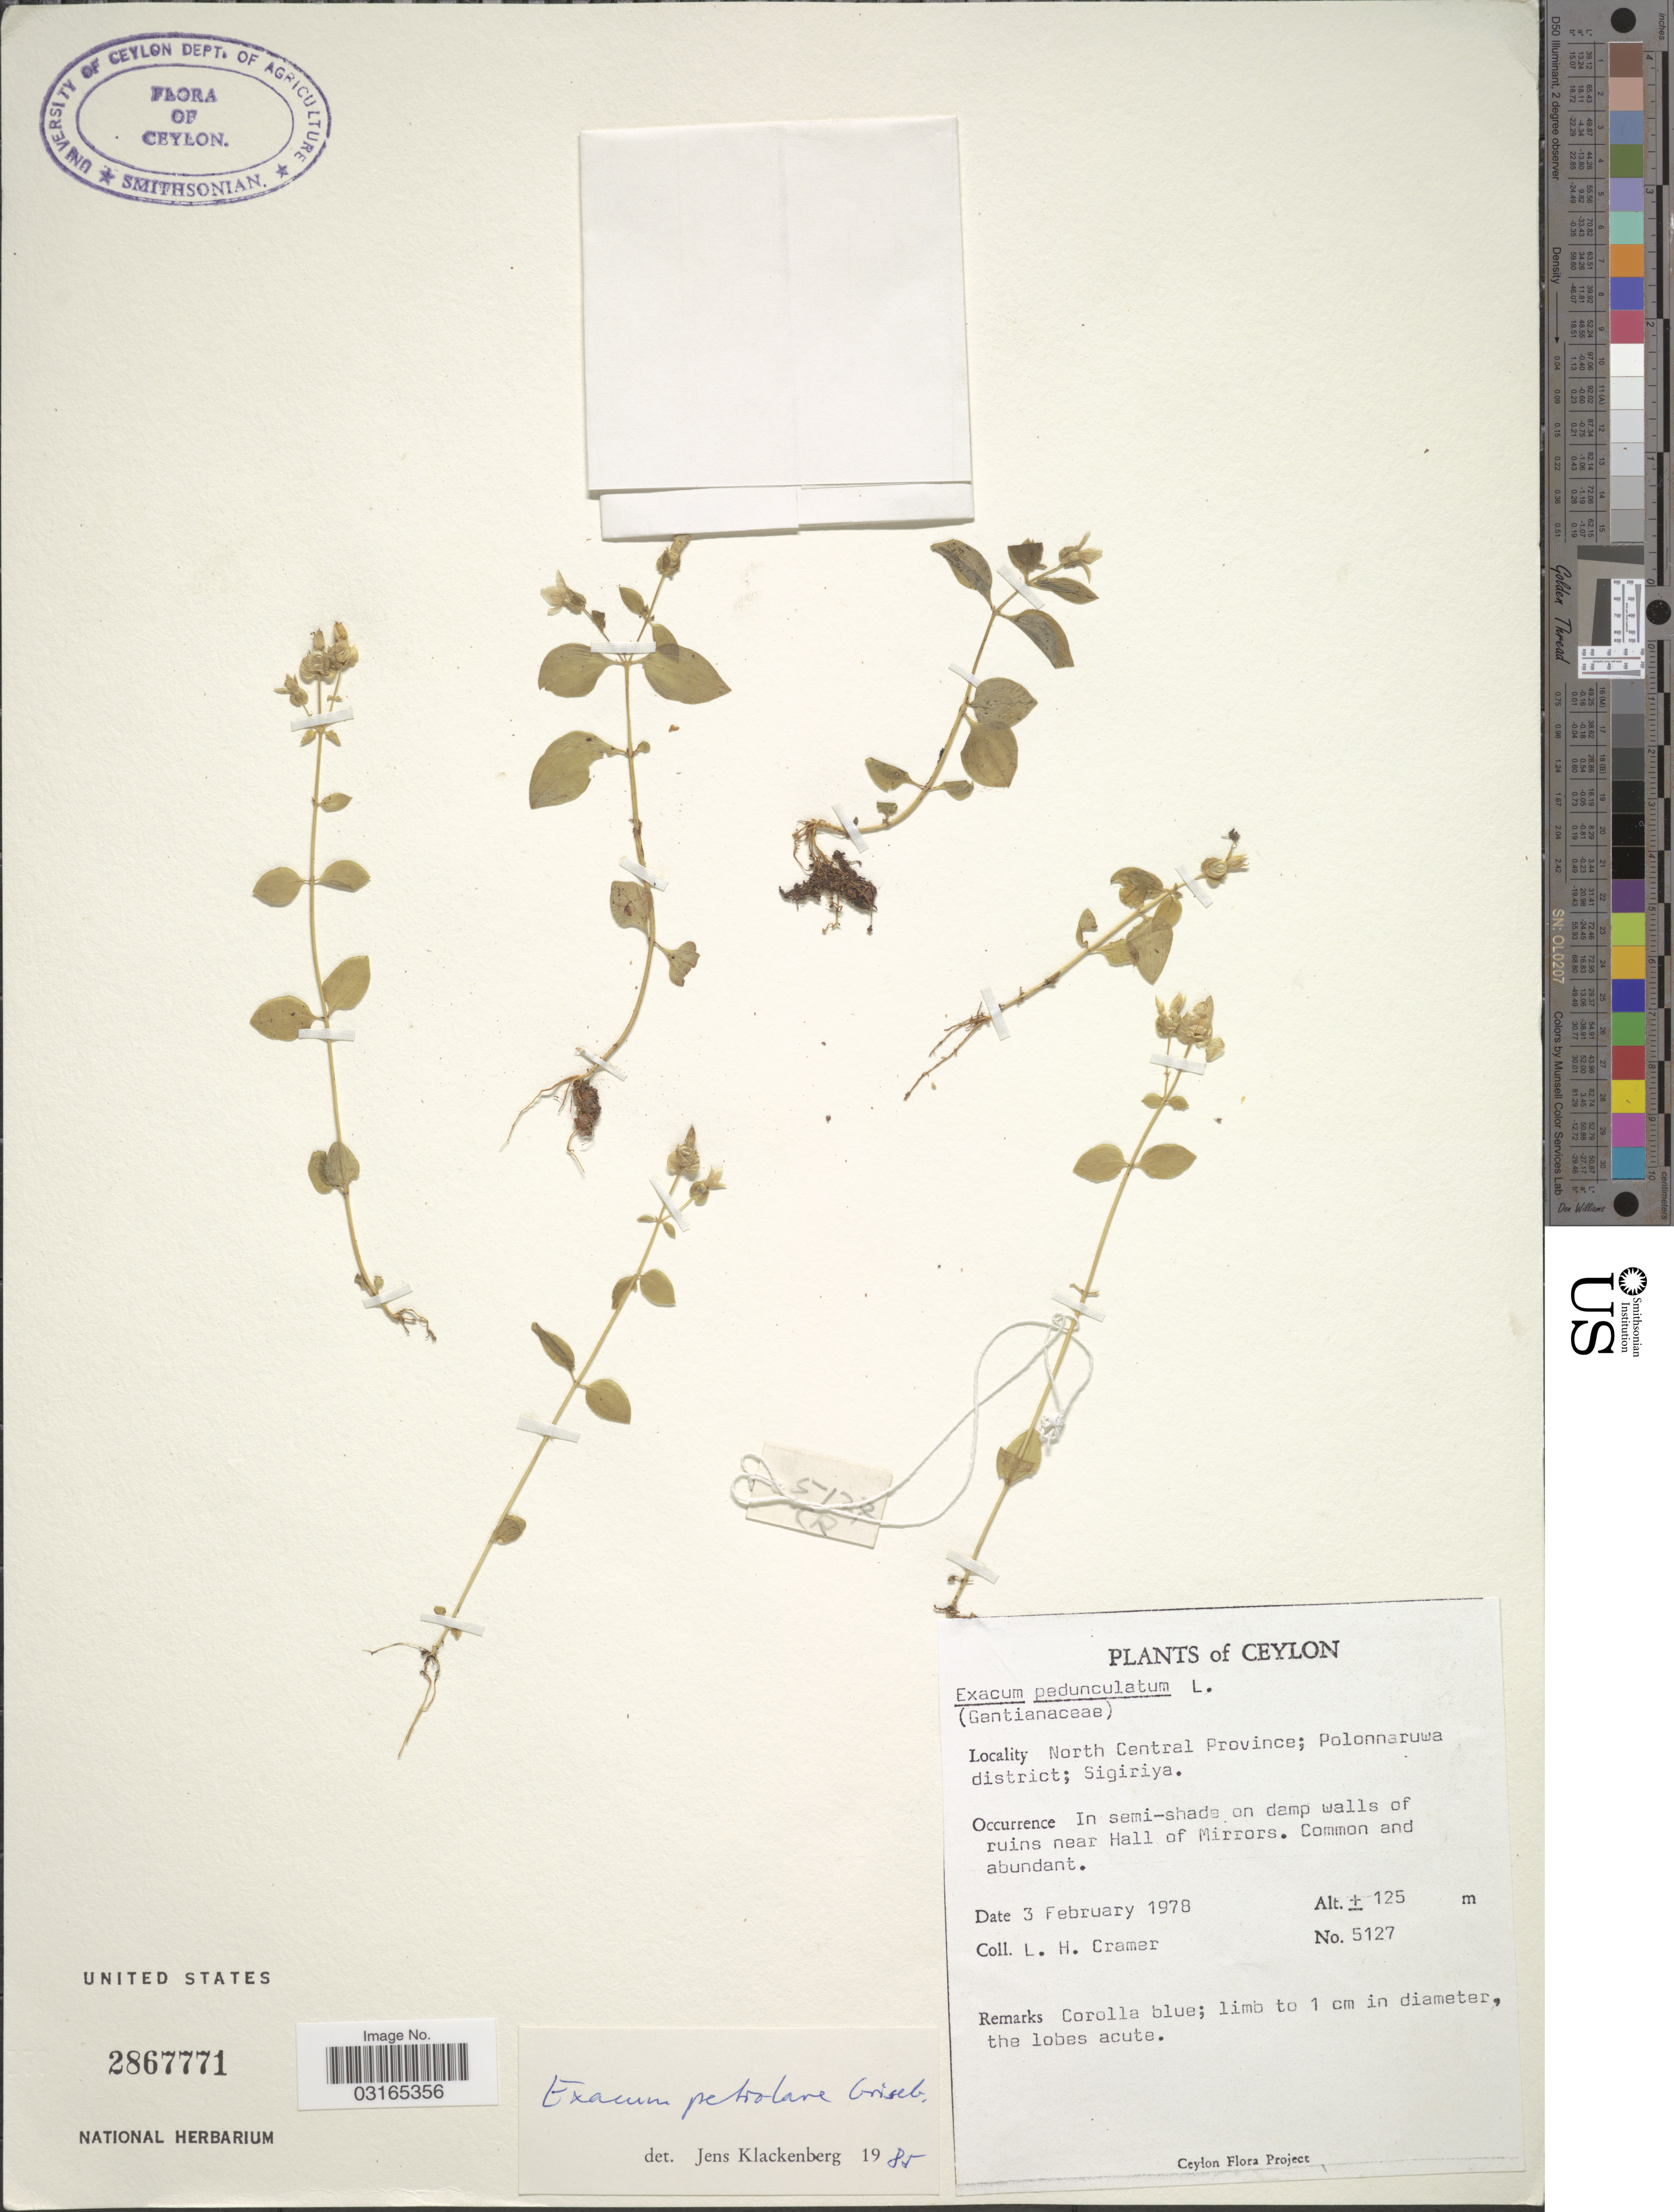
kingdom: Plantae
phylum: Tracheophyta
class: Magnoliopsida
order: Gentianales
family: Gentianaceae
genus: Exacum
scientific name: Exacum petiolare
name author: Griseb.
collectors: L. H. Cramer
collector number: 5127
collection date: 1978-02-03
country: Sri Lanka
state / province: North Central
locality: Ceylon. Polonnaruwa district; Sigiriya. On damp walls of ruins near Hall of Mirrors.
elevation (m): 125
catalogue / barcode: US 2867771